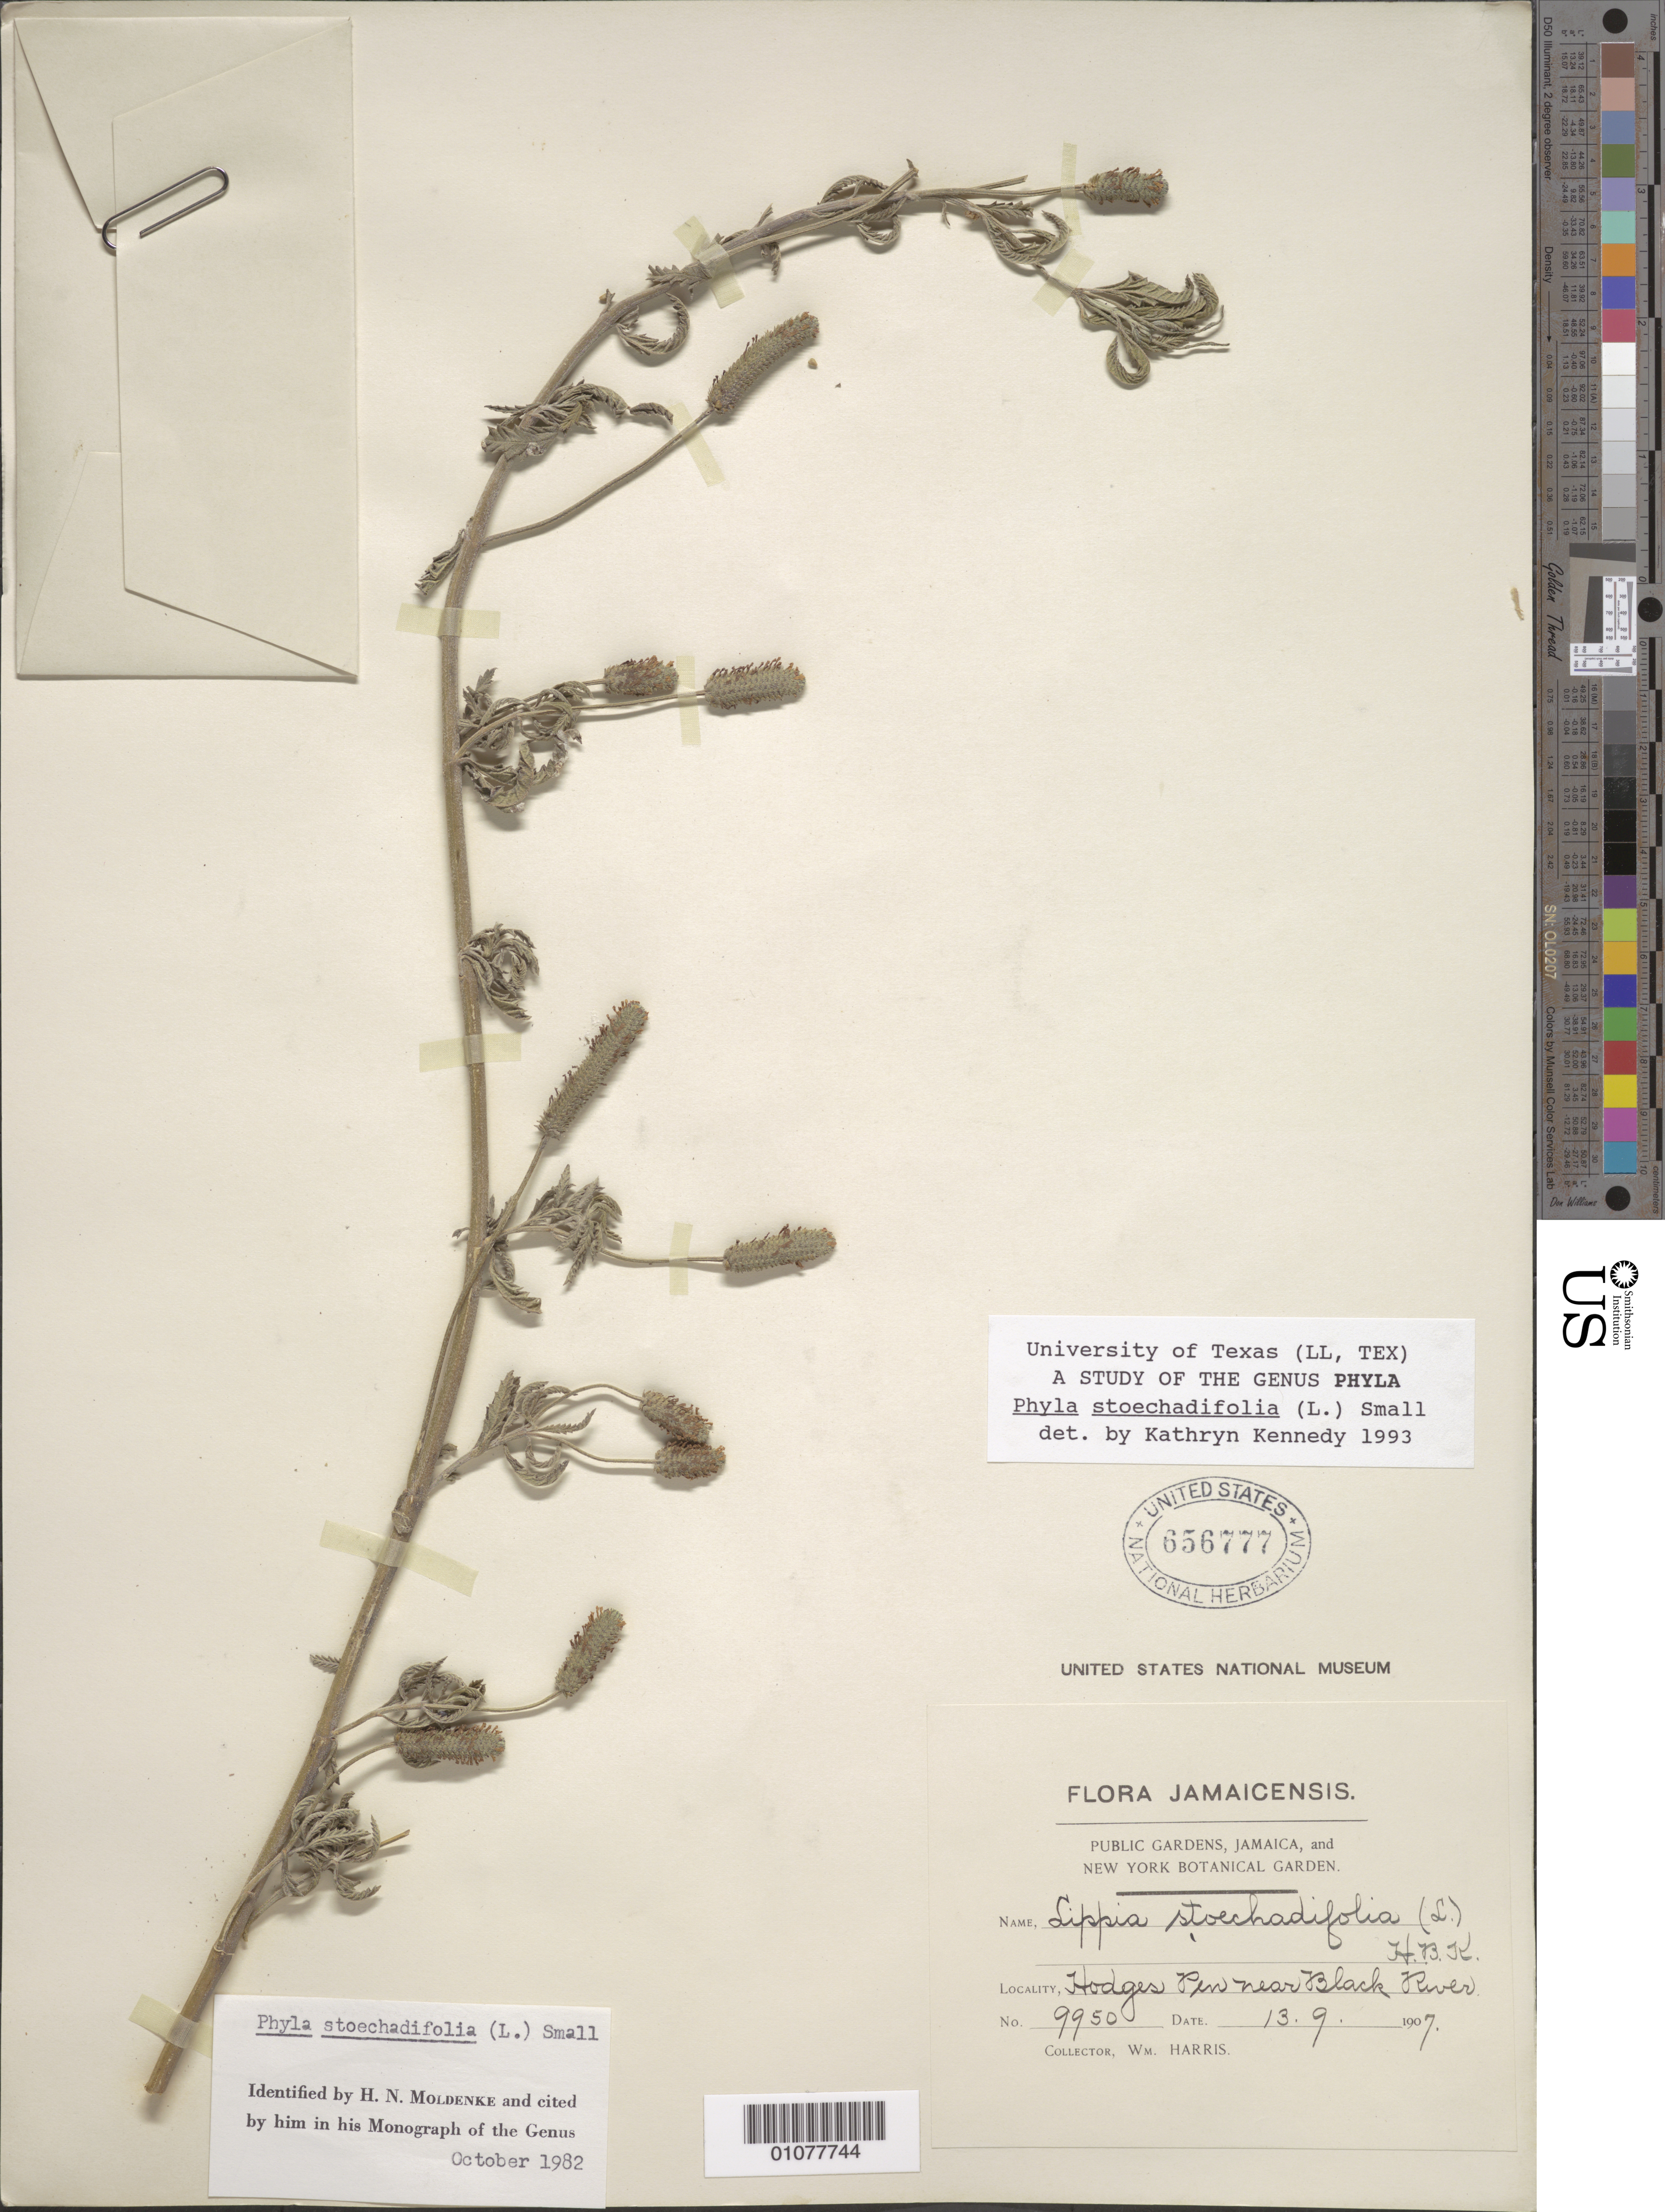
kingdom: Plantae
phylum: Tracheophyta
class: Magnoliopsida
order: Lamiales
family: Verbenaceae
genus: Phyla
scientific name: Phyla stoechadifolia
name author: (L.) Small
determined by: Kennedy, K.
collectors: W. H. Harris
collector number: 9950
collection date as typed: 13 Sep 1907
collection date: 1907-09-13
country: Jamaica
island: Jamaica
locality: Hodges Pen near Black River.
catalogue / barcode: US 656777